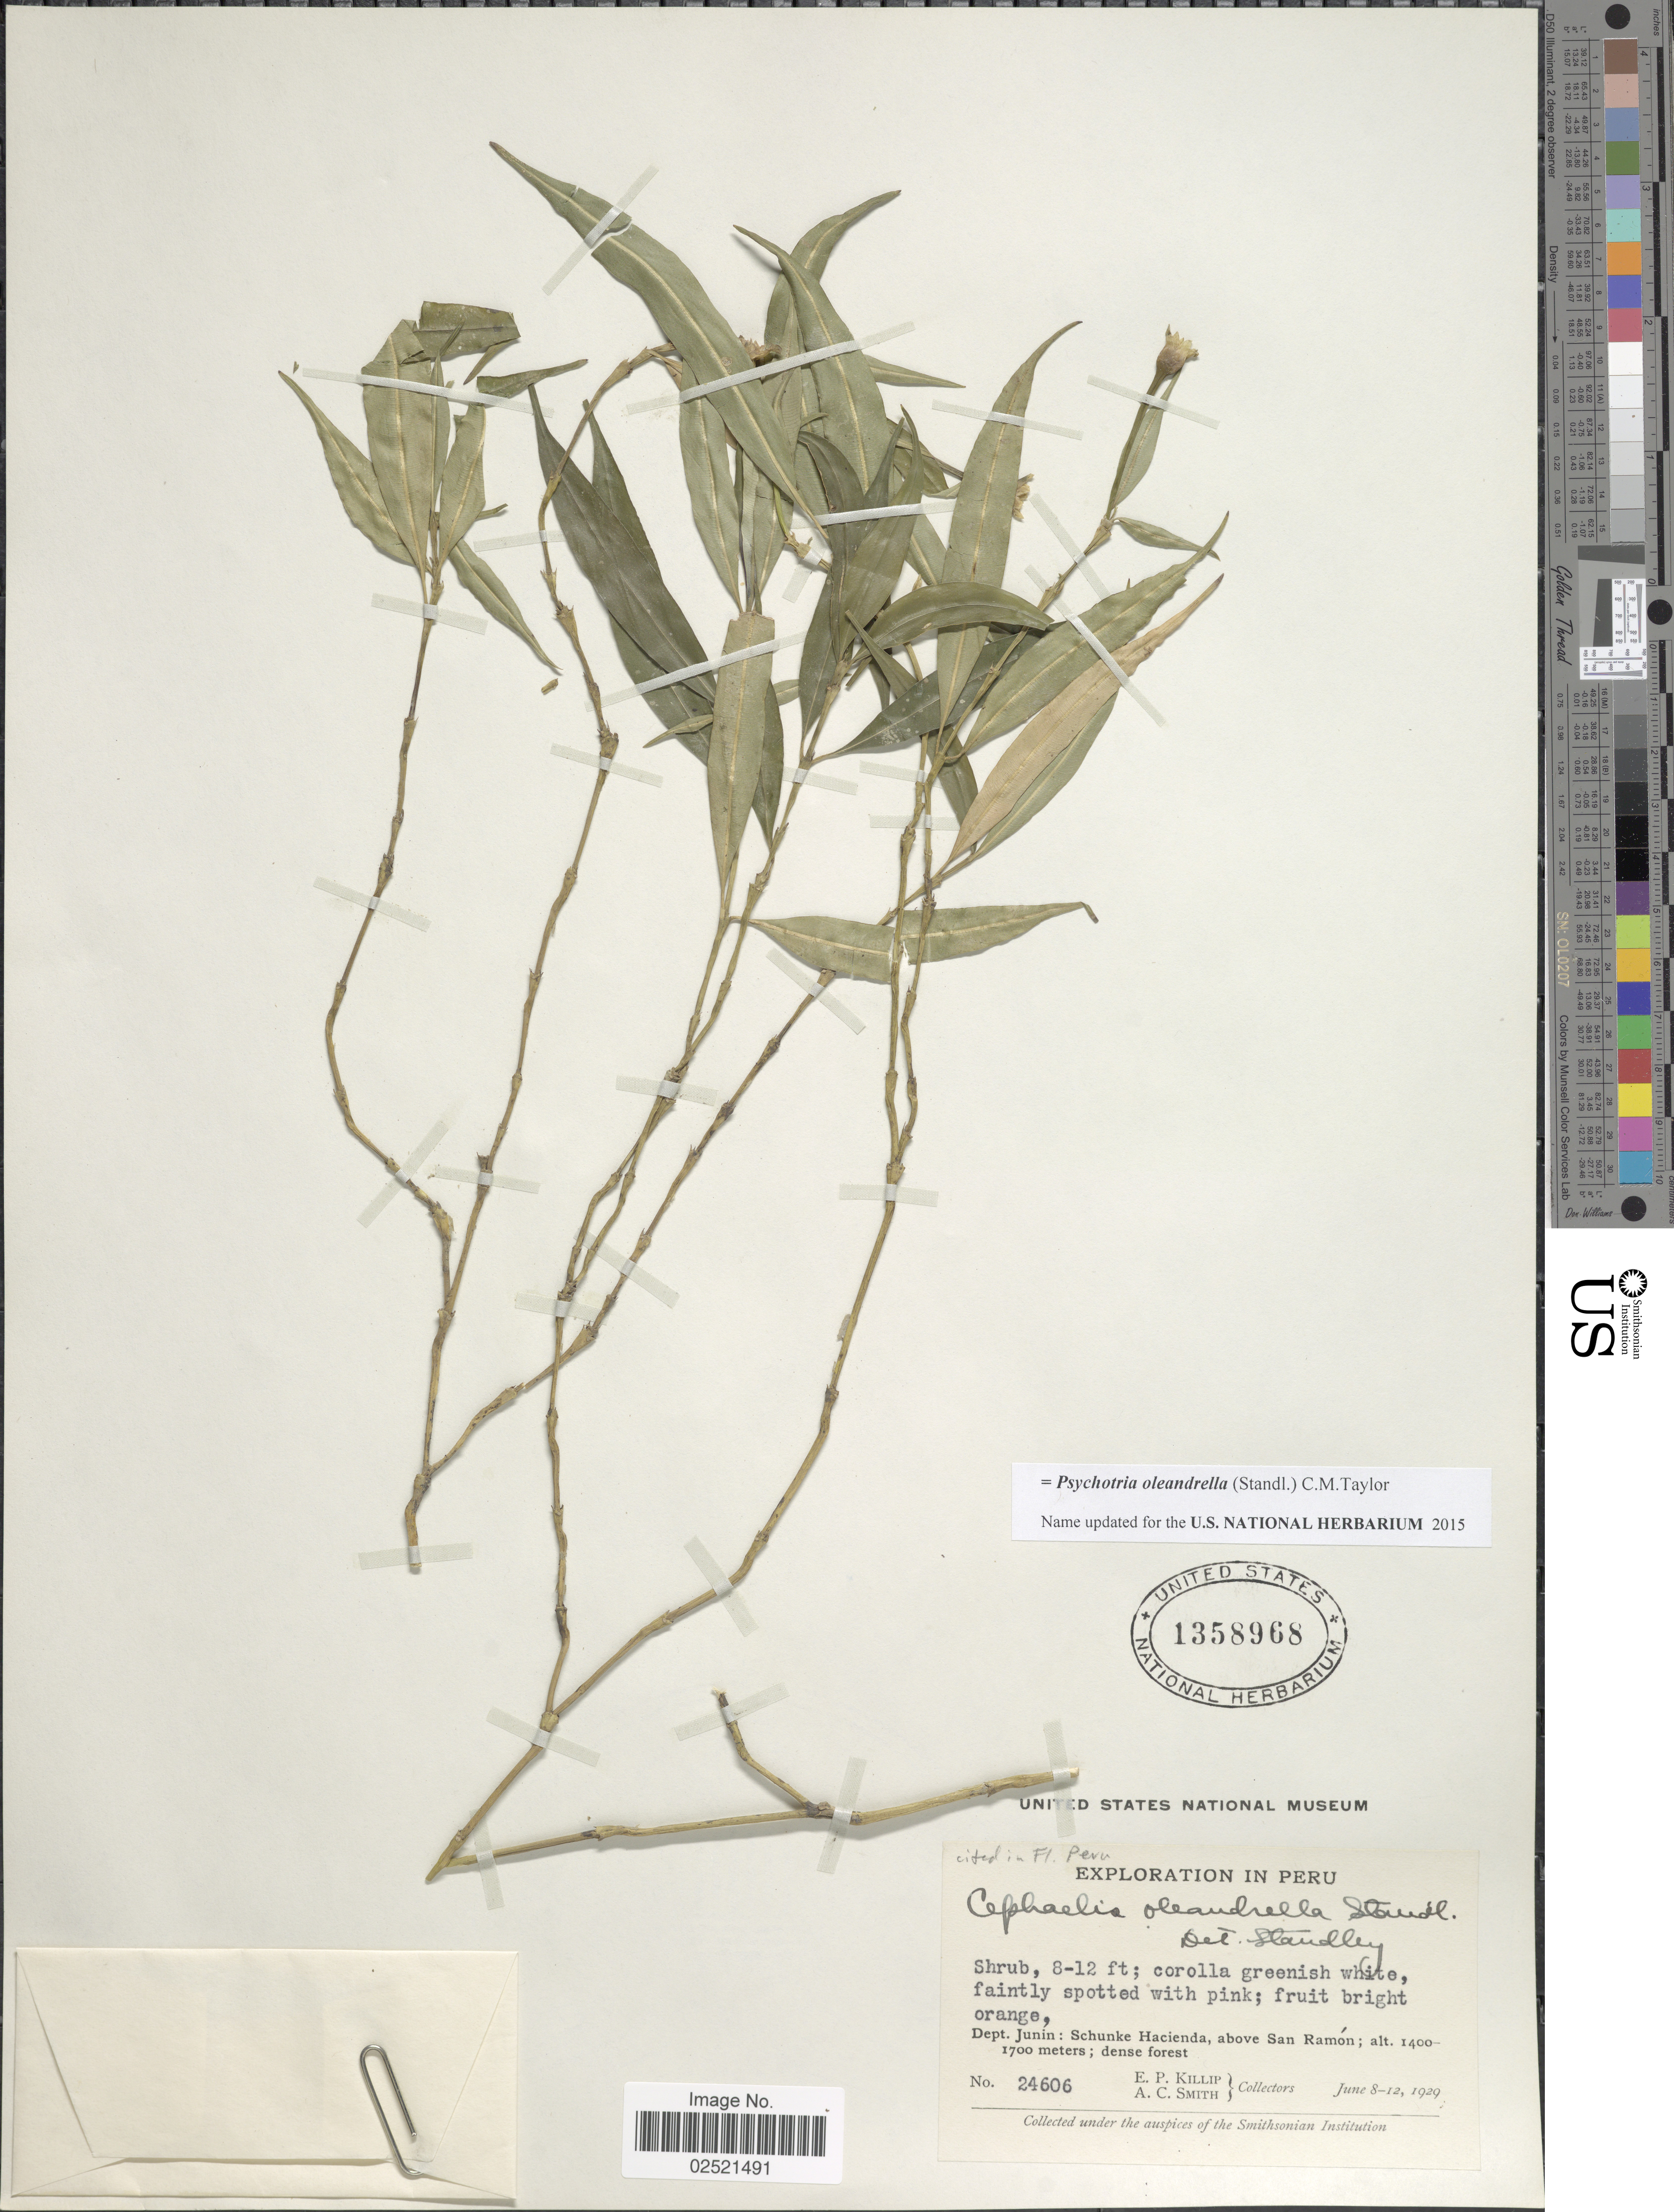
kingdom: Plantae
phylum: Tracheophyta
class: Magnoliopsida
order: Gentianales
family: Rubiaceae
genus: Psychotria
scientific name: Psychotria oleandrella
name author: (Standl.) C.M. Taylor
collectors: E. P. Killip & A. C. Smith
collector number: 24606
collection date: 1929-06-08/1929-06-12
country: Peru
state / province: Junín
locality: Schunke Hacienda, above San Ramon.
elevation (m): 1400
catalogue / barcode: US 1358968